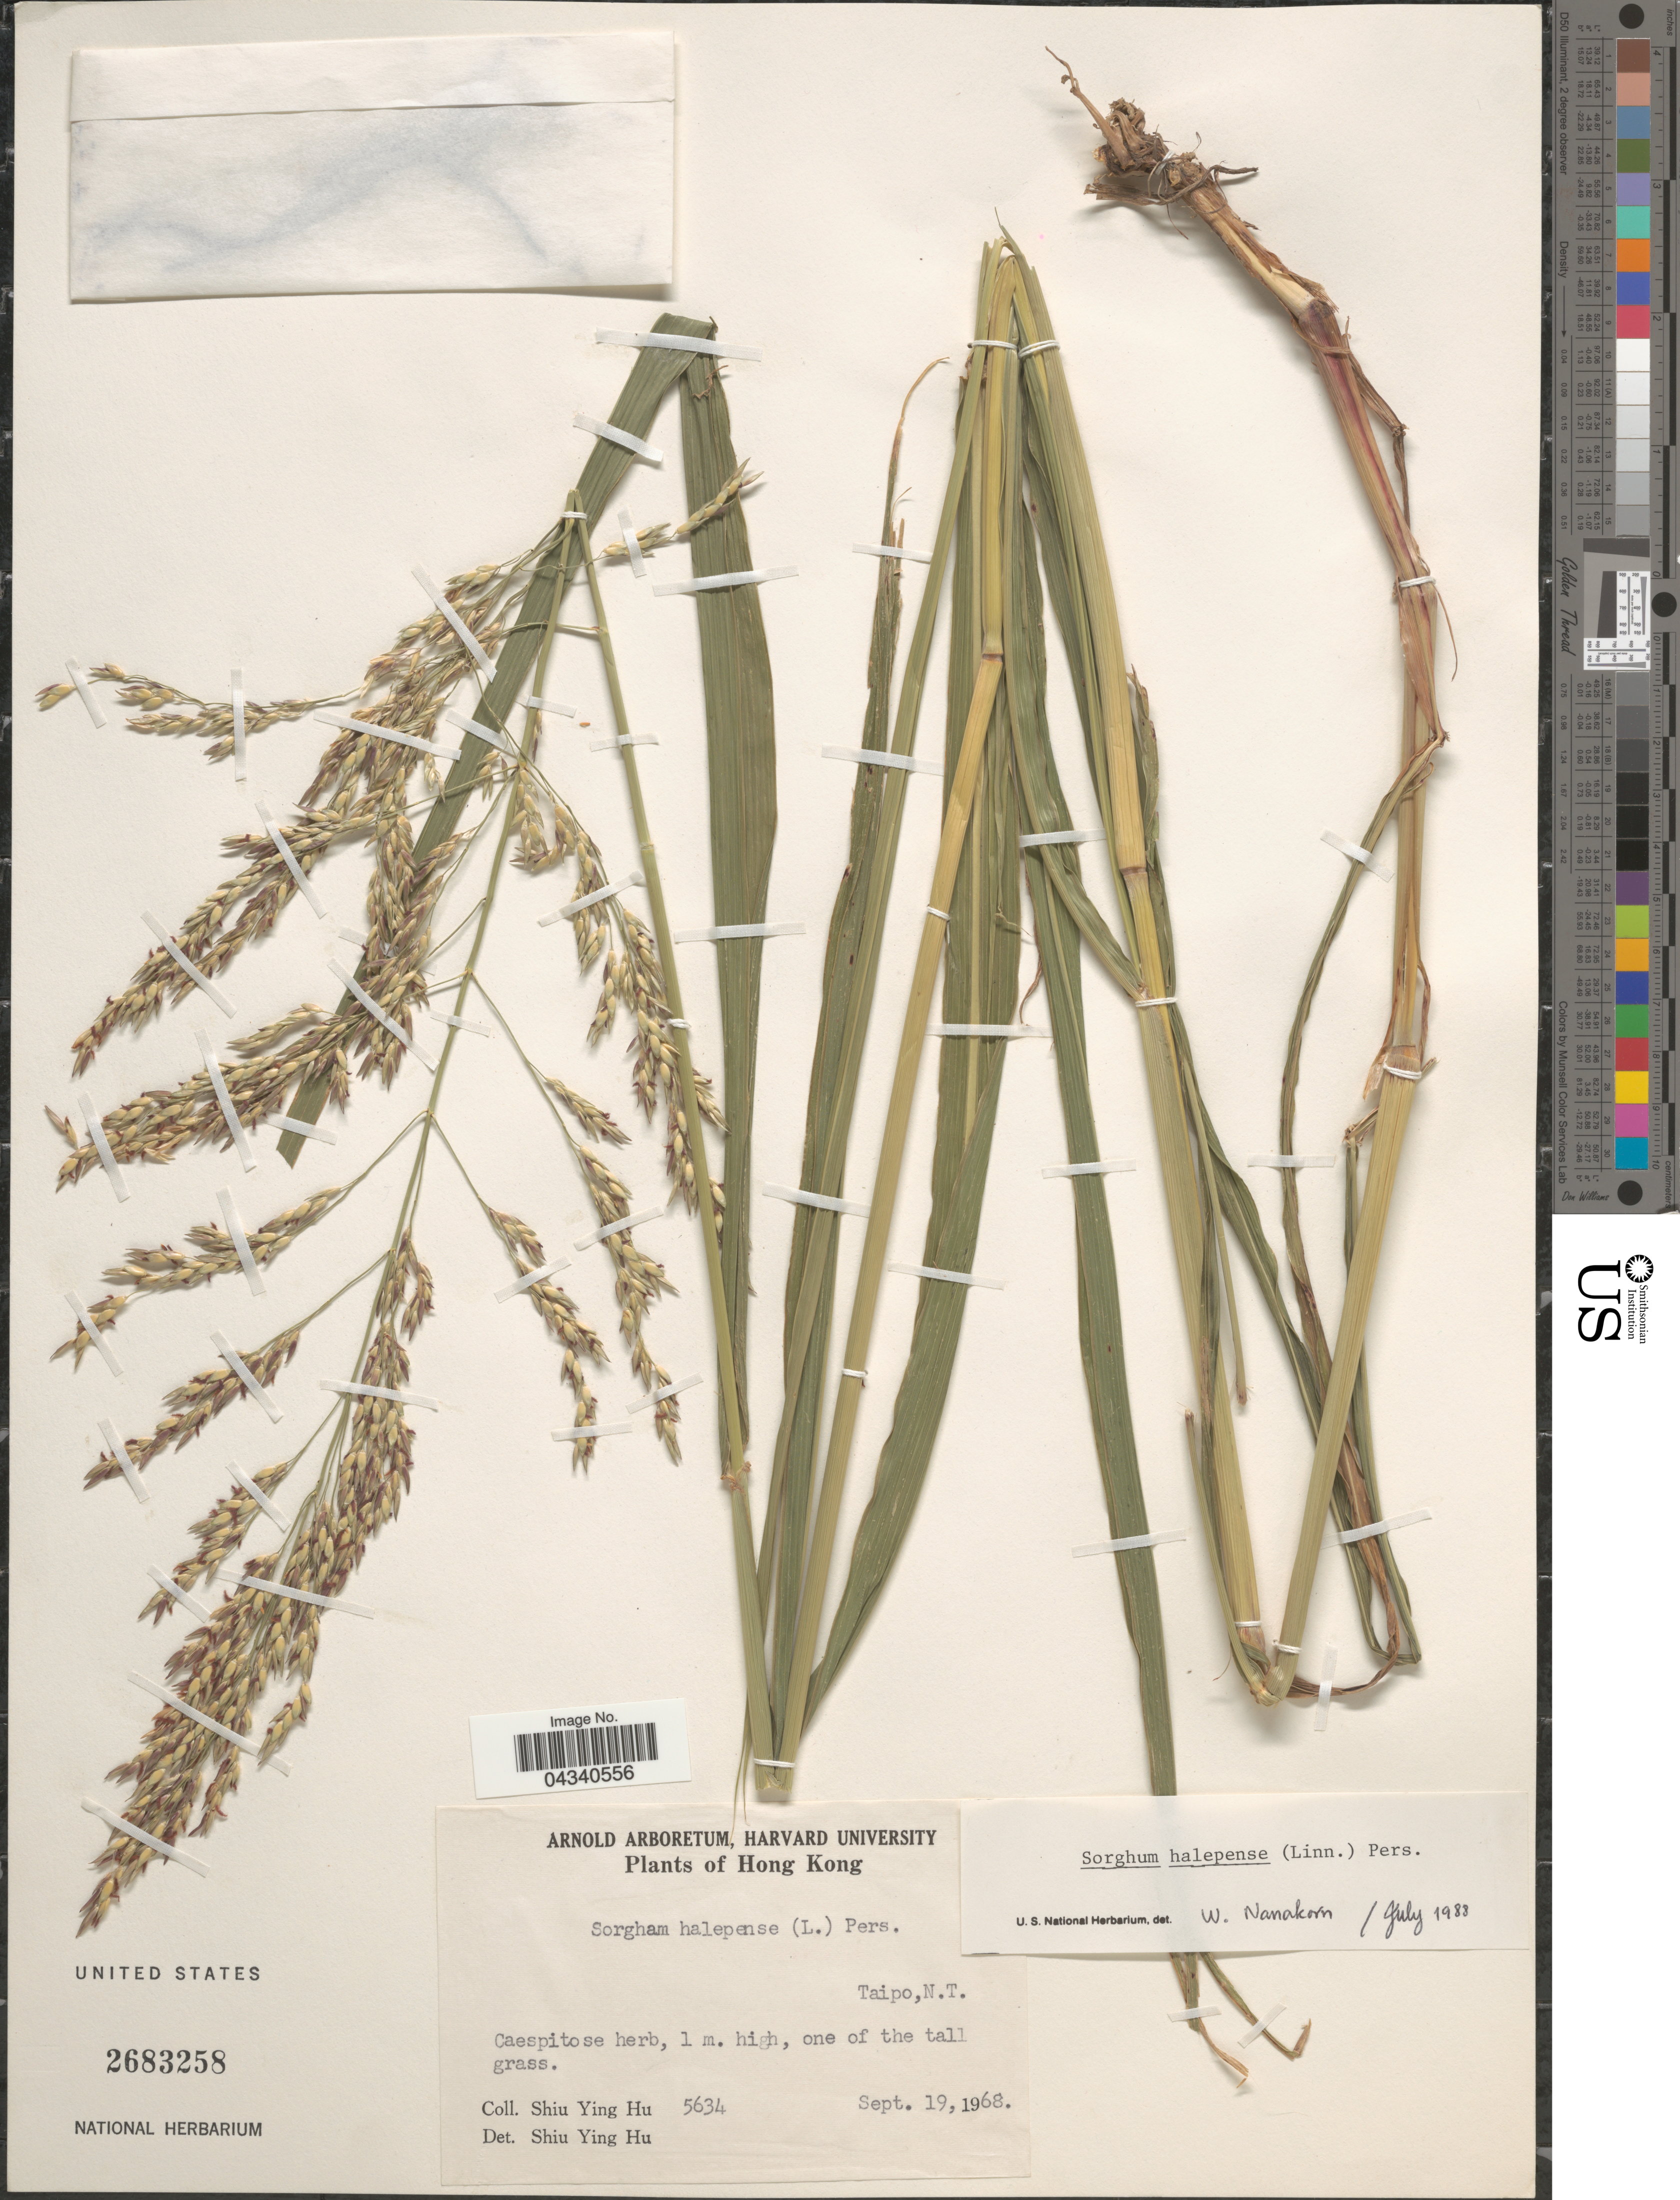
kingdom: Plantae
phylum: Tracheophyta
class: Liliopsida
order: Poales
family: Poaceae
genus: Sorghum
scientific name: Sorghum halepense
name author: (L.) Pers.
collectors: S. Y. Hu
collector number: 5634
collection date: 1968-09-19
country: China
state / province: Hong Kong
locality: Taipo, N.T.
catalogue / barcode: US 2683258